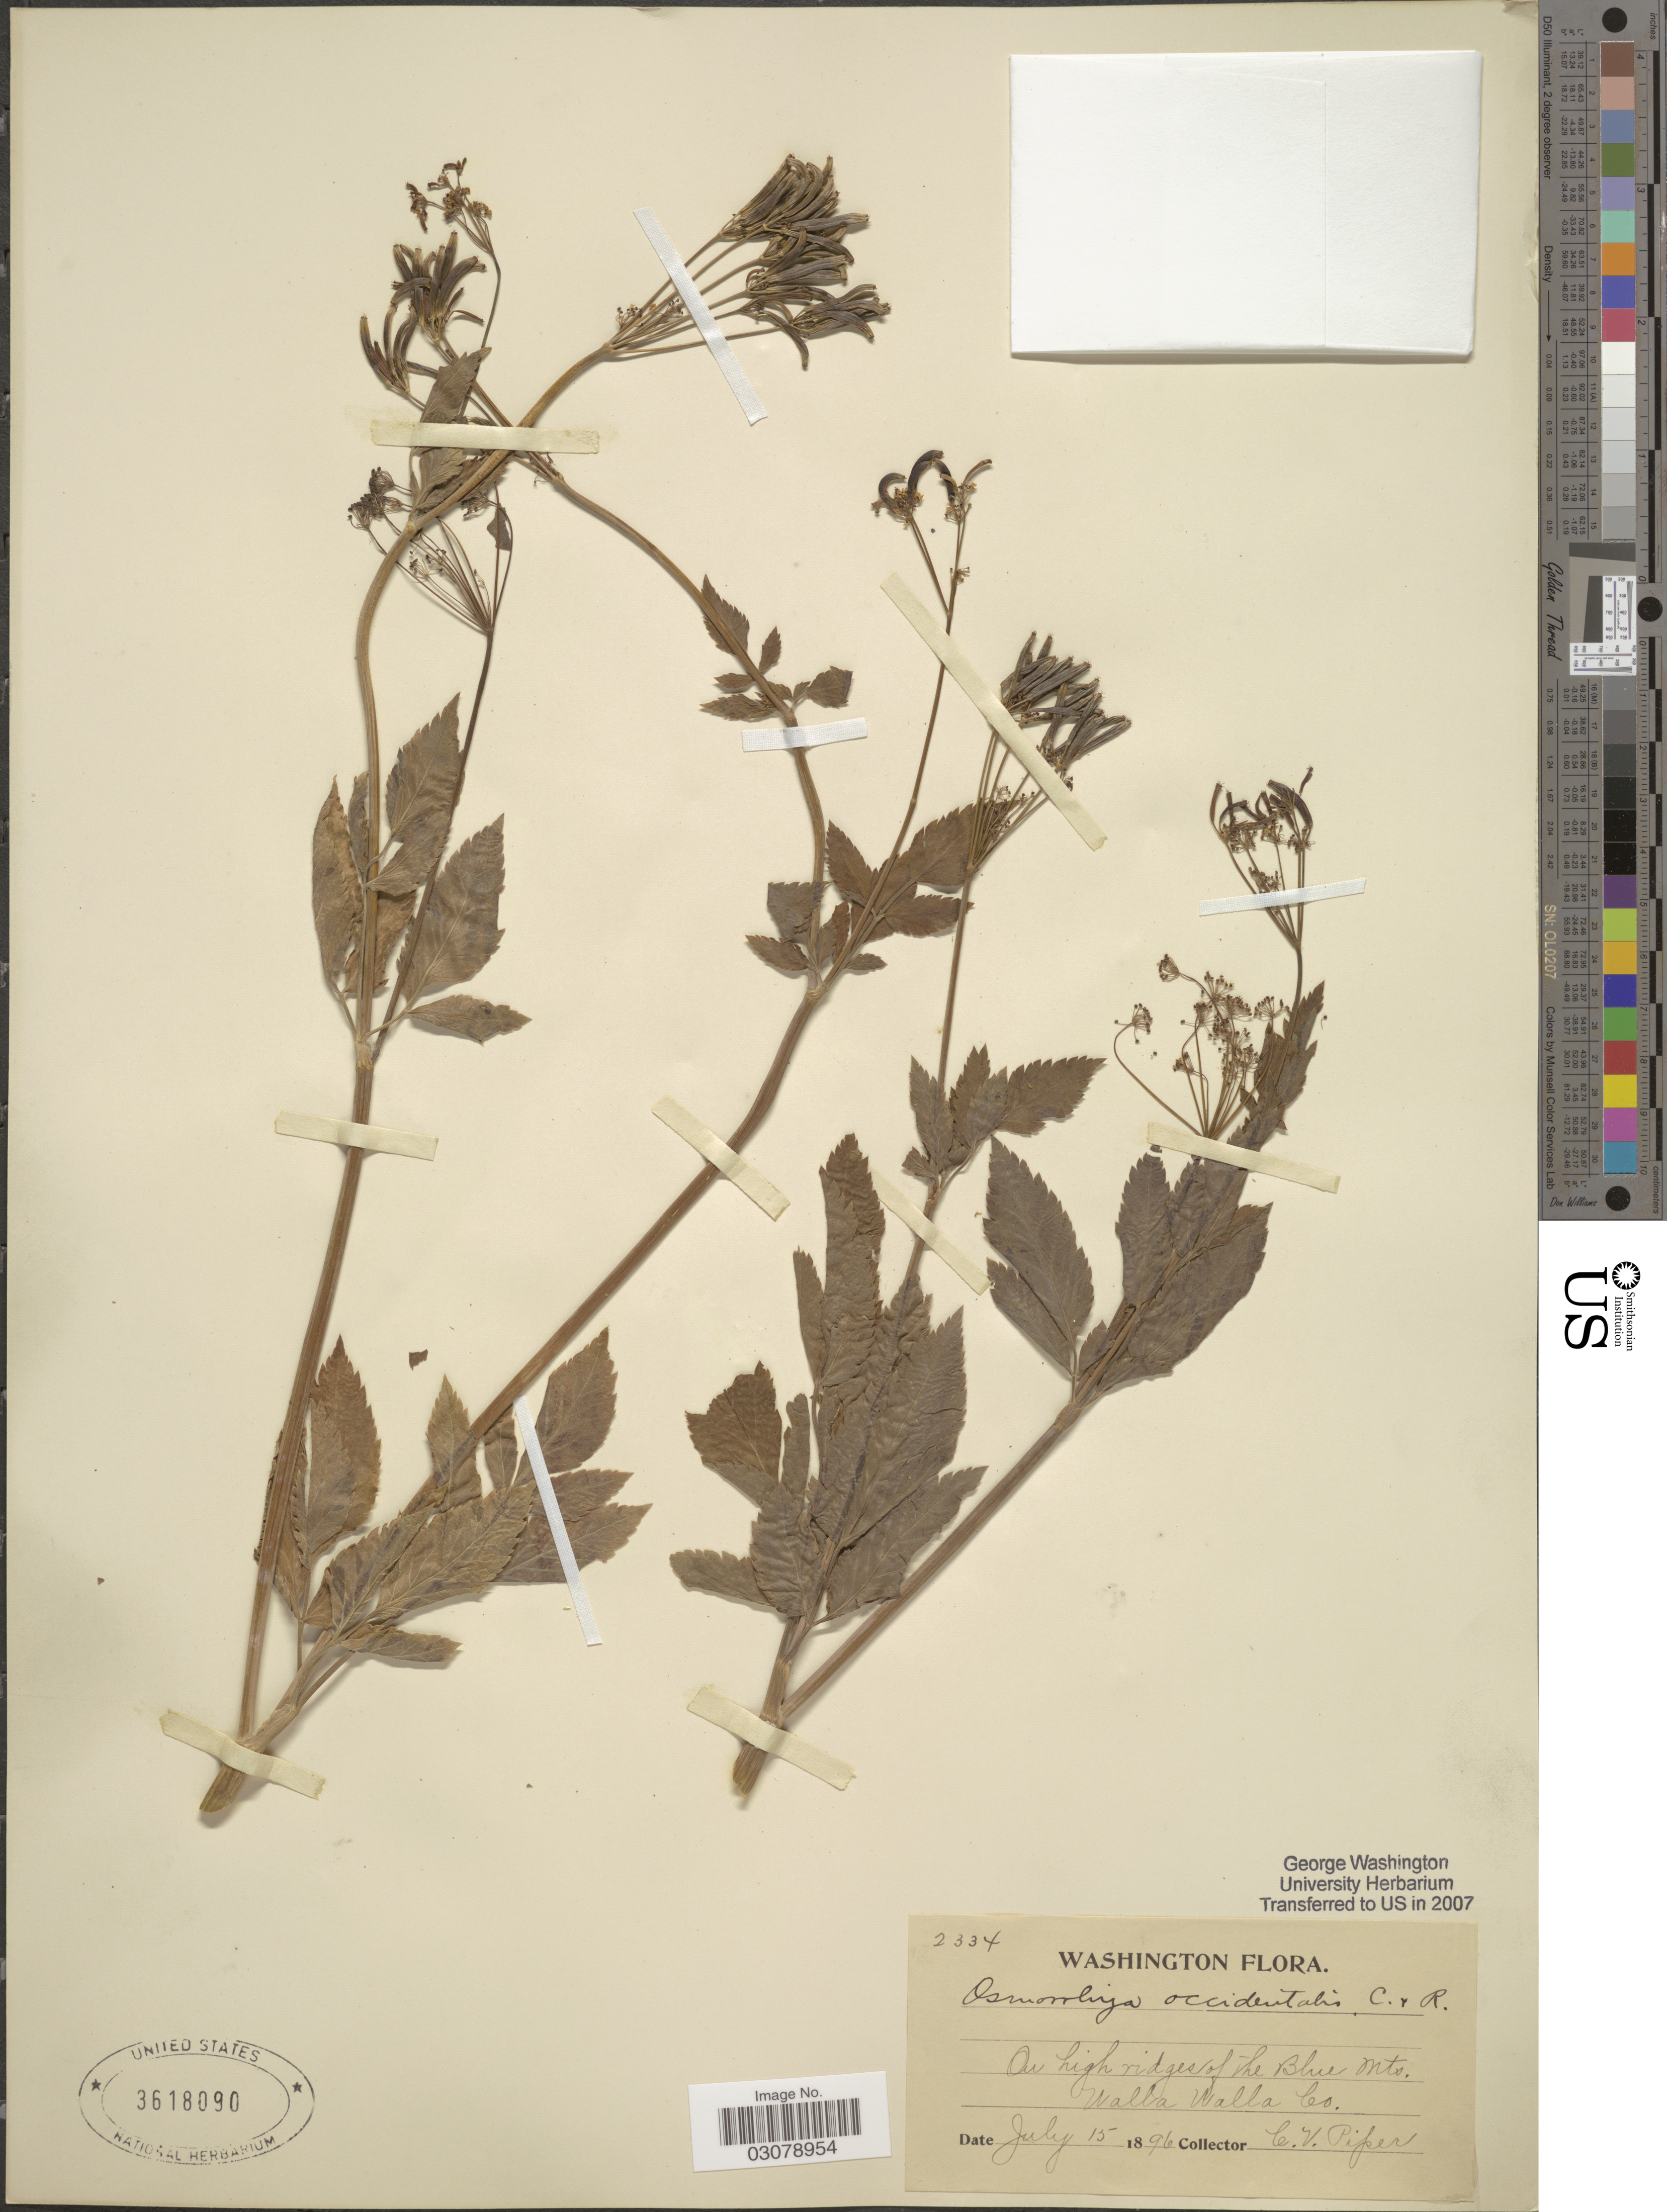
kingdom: Plantae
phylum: Tracheophyta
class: Magnoliopsida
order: Apiales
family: Apiaceae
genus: Osmorhiza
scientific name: Osmorhiza occidentalis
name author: (Nutt.) Torr.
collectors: C. V. Piper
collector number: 2334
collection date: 1896-07-15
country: United States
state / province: Washington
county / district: Walla Walla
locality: On high ridges of the Blue Mts., Walla Walla Co.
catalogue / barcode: US 3618090